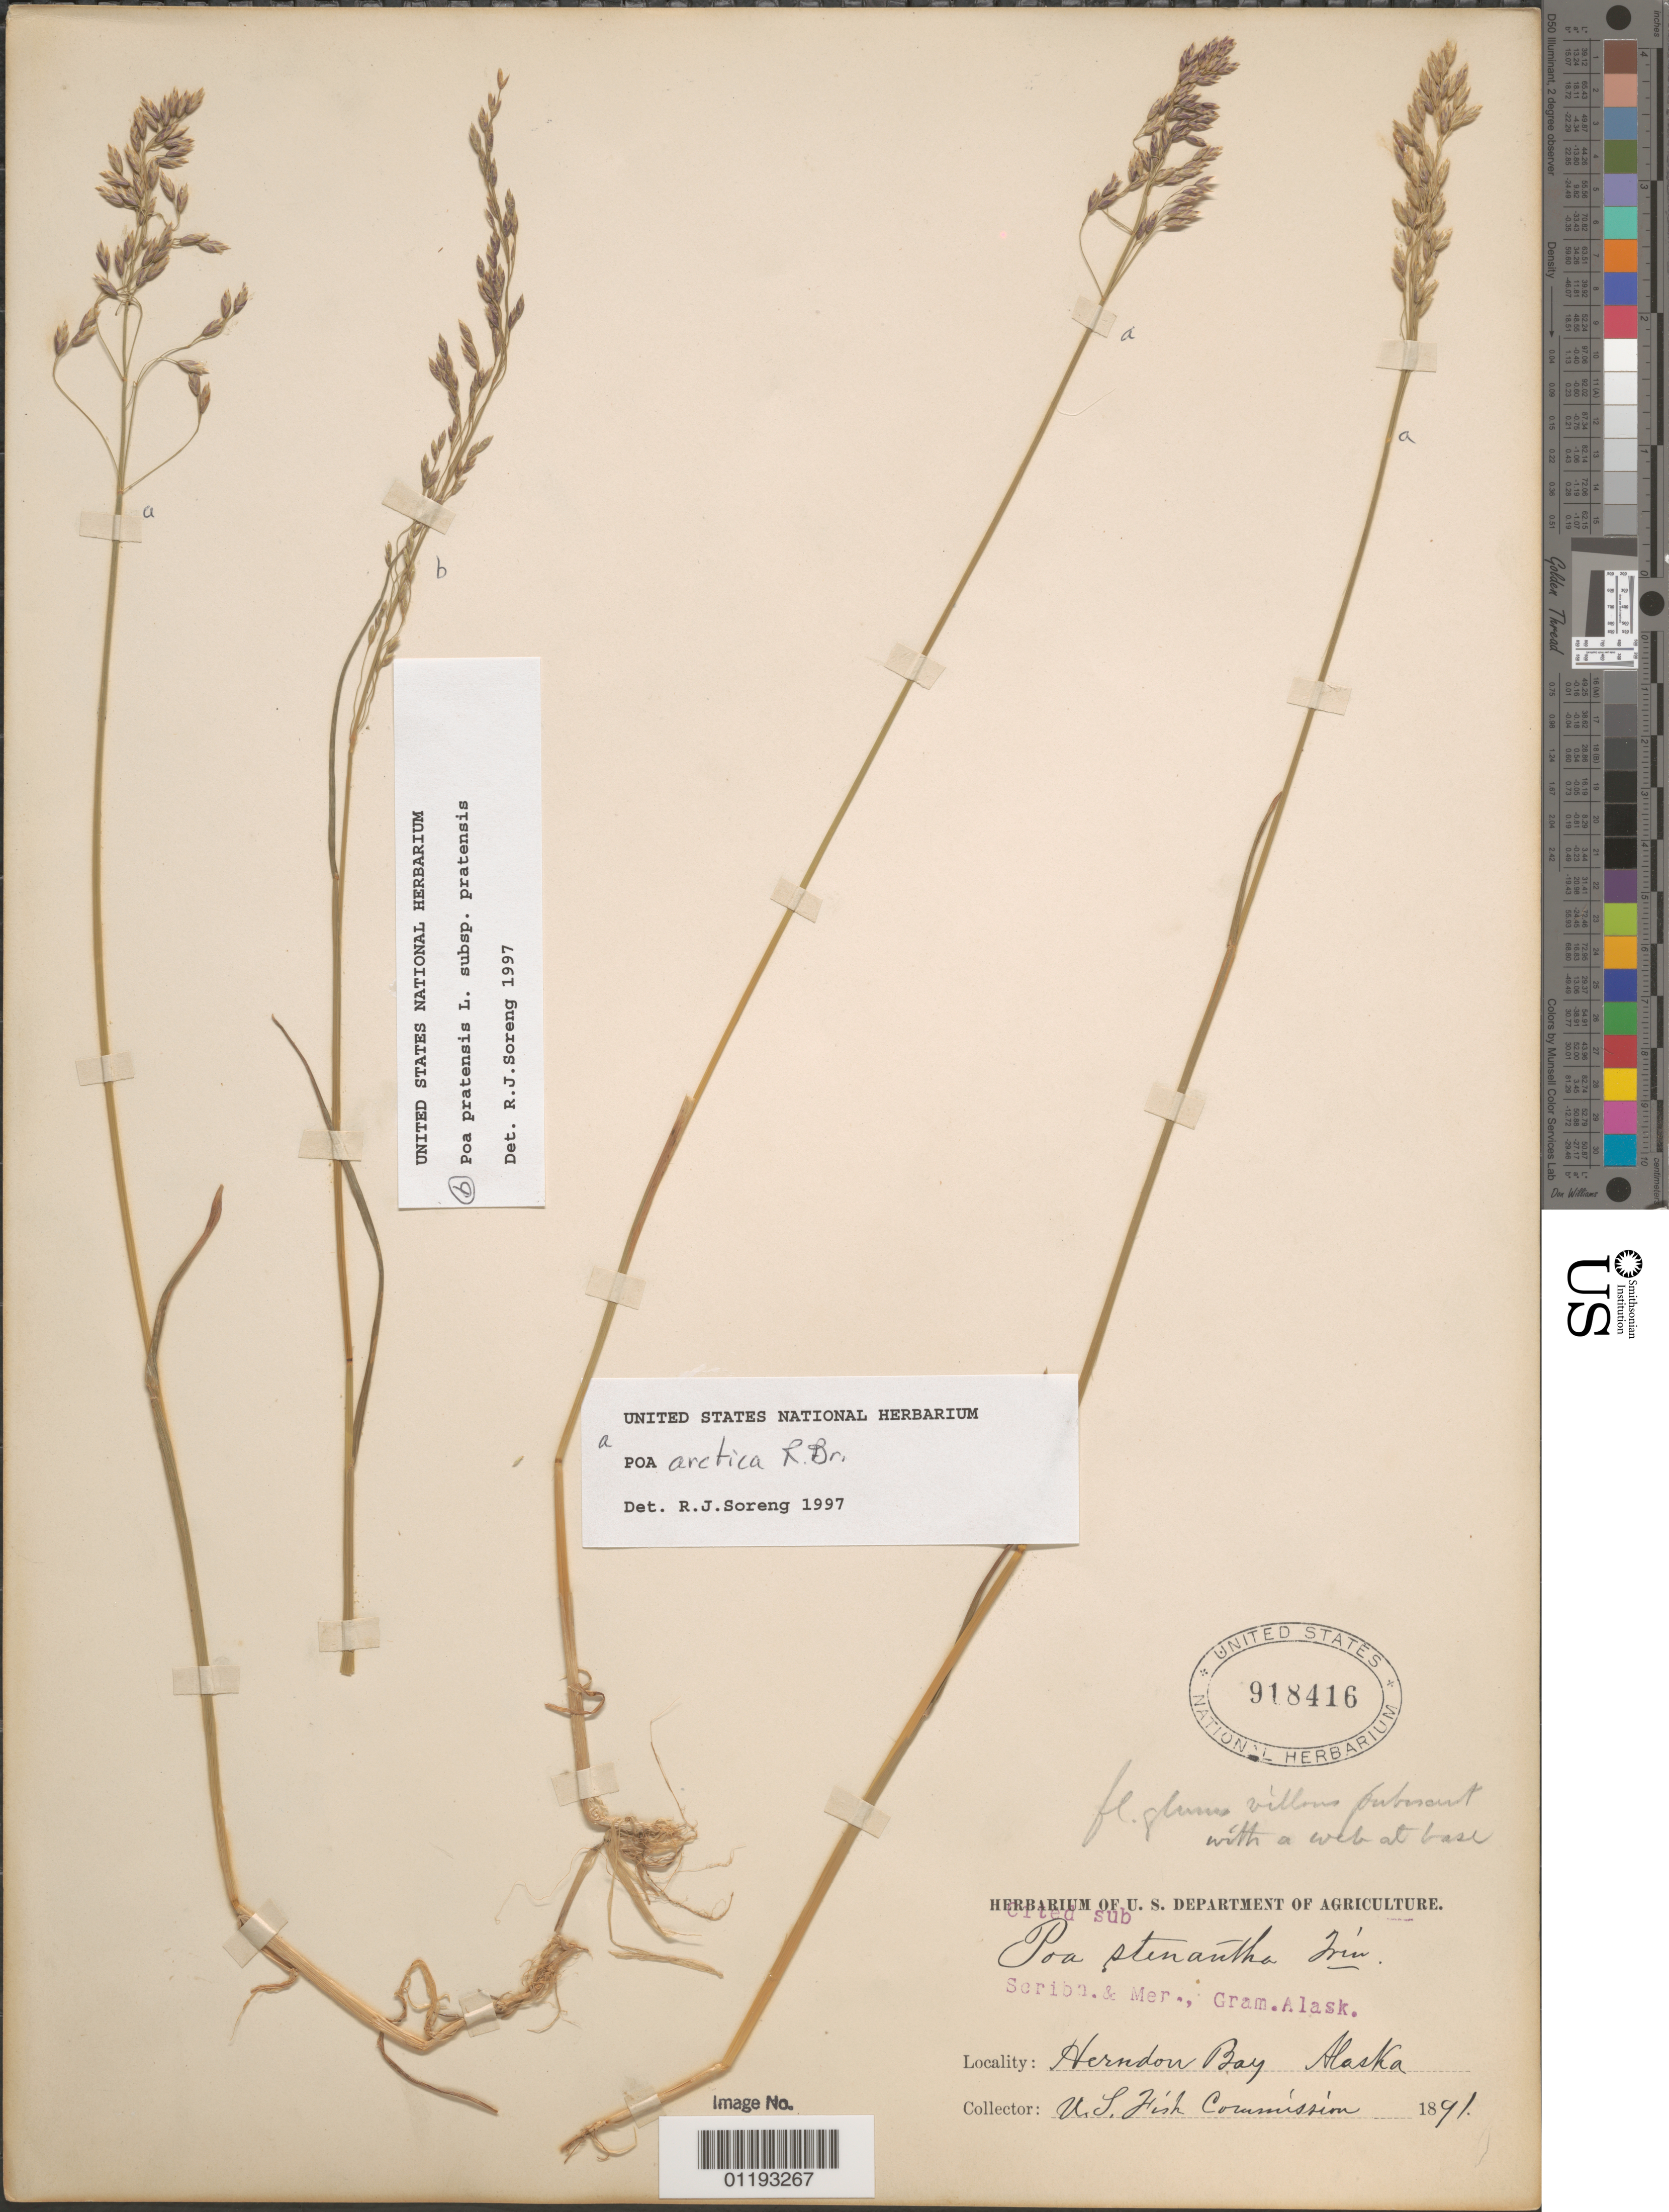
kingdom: Plantae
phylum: Tracheophyta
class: Liliopsida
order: Poales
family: Poaceae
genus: Poa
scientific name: Poa arctica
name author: R. Br.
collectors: U.S. Fish Commission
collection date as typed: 1891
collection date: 1891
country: United States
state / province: Alaska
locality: Herendeen Bay.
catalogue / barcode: US 918416